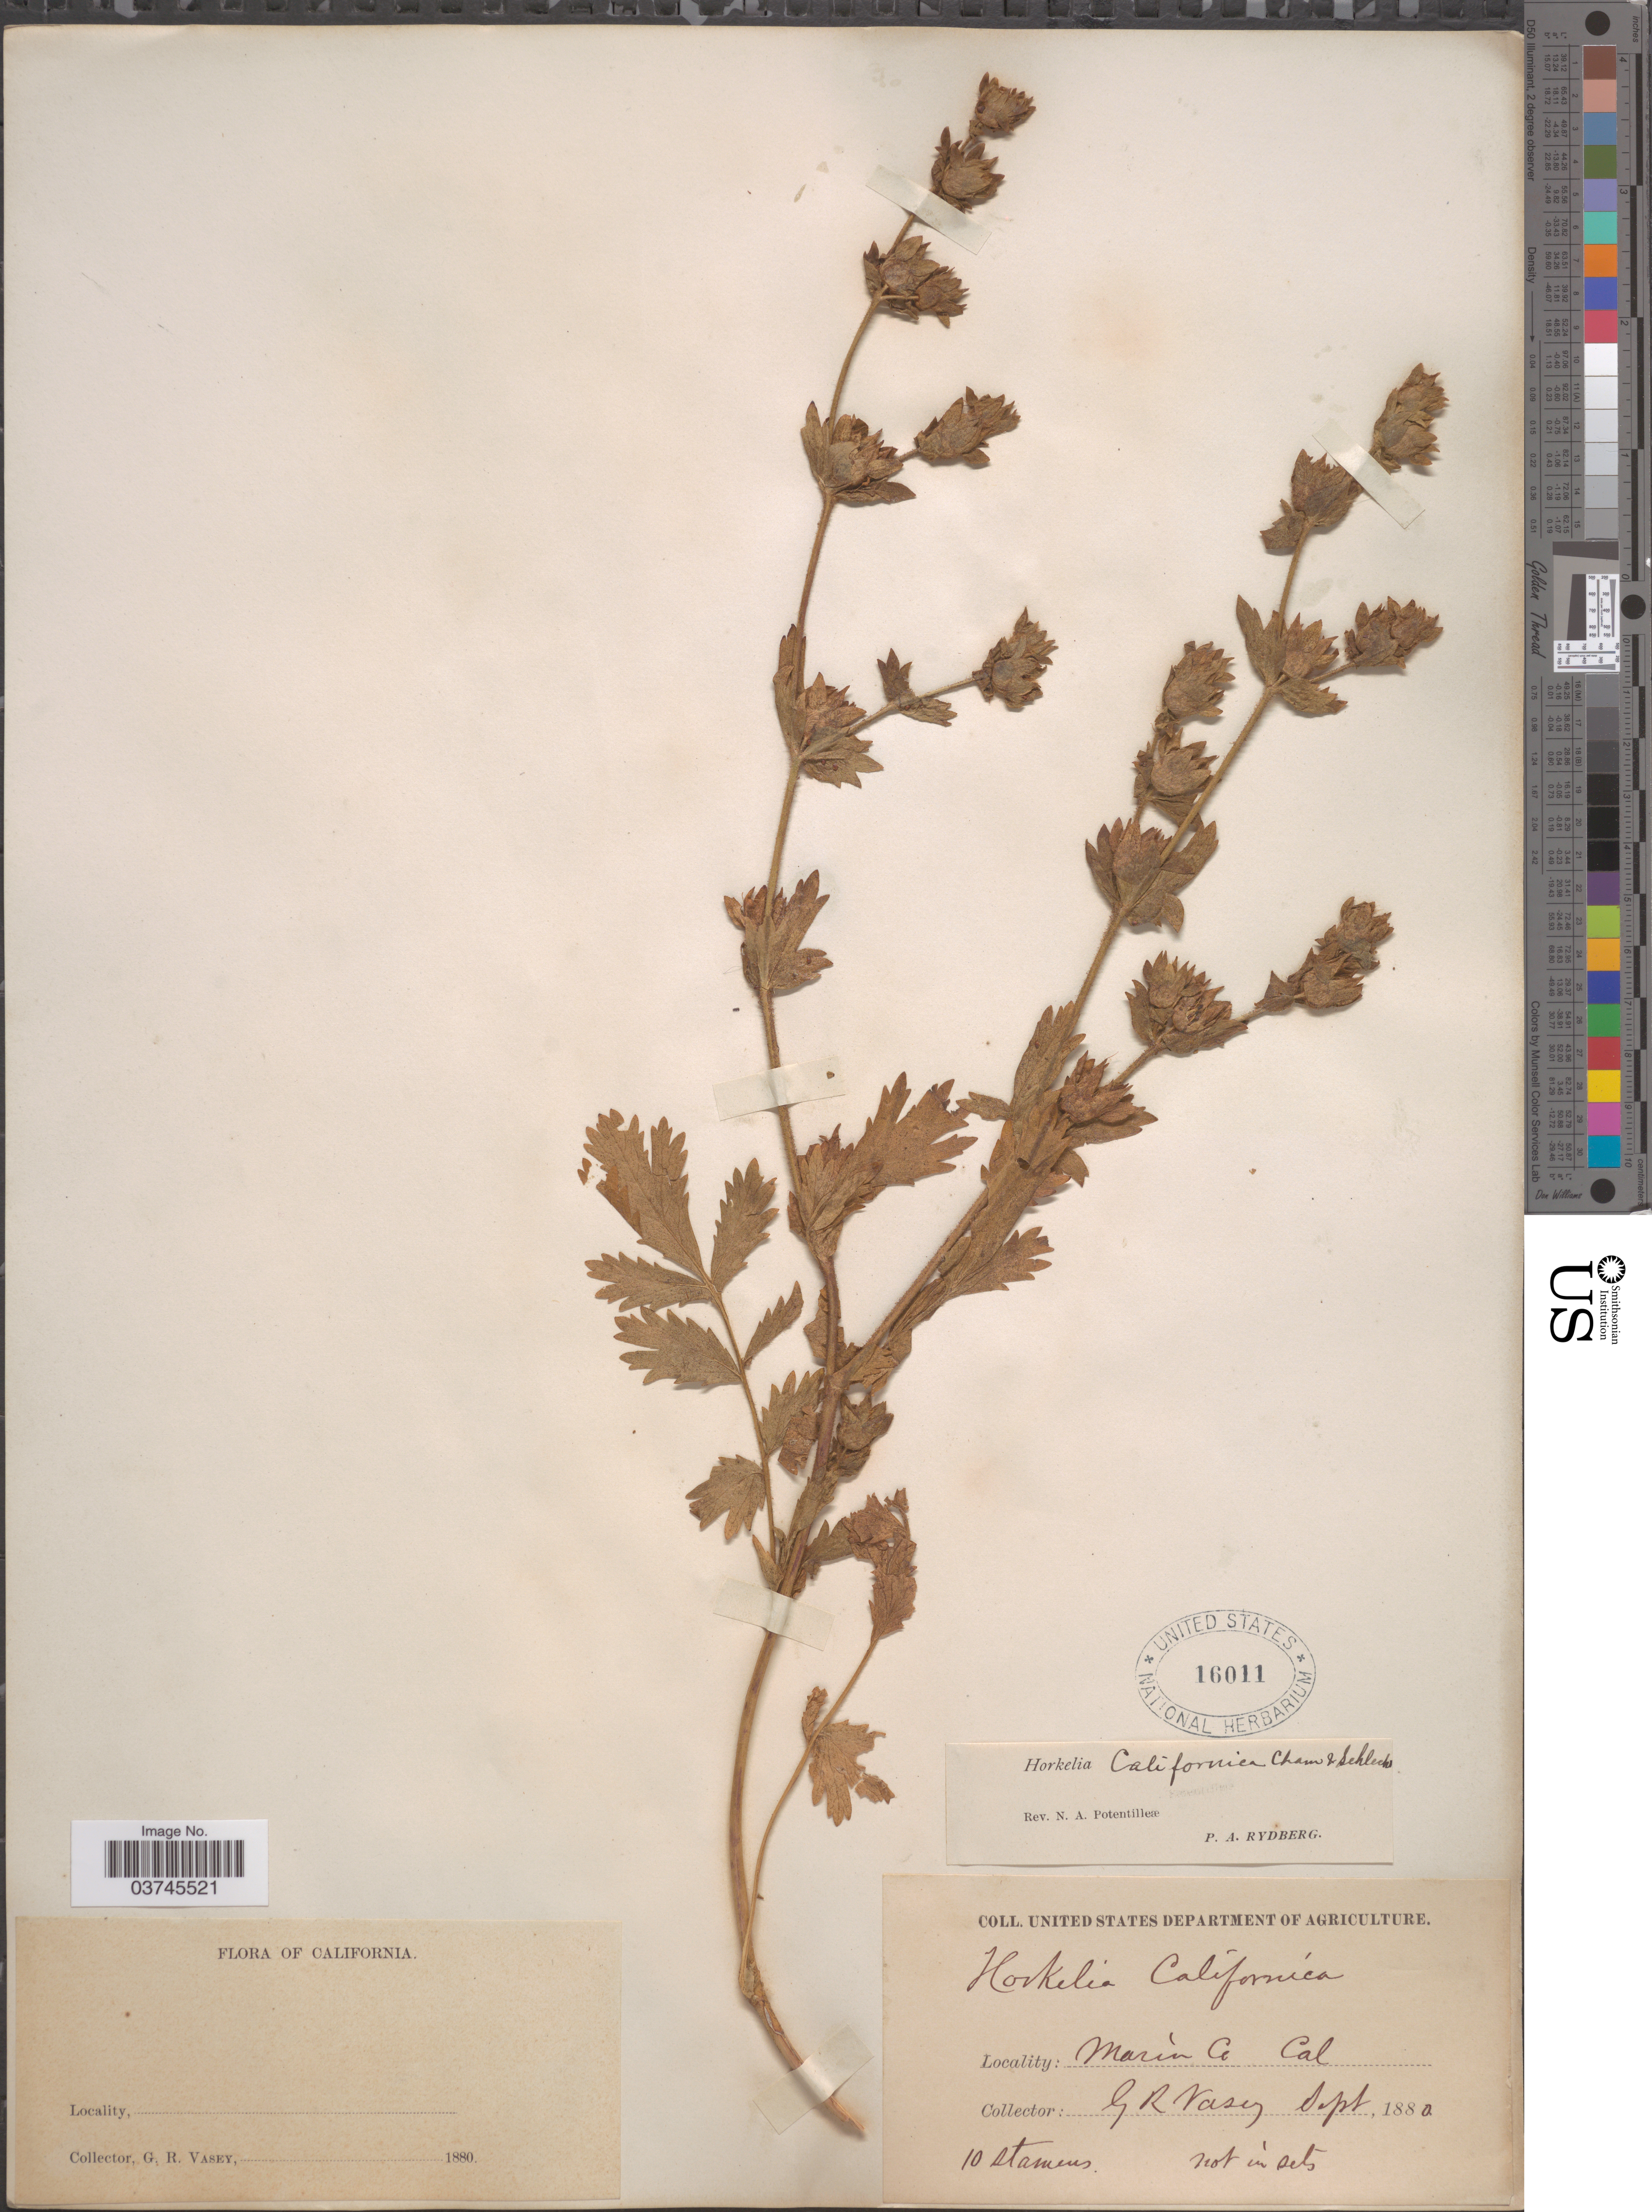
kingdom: Plantae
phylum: Tracheophyta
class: Magnoliopsida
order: Rosales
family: Rosaceae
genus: Potentilla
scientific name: Potentilla californica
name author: (Cham. & Schltdl.) Greene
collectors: G. R. Vasey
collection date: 1880-09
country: United States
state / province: California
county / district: Marin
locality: Marin Co.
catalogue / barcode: US 16011